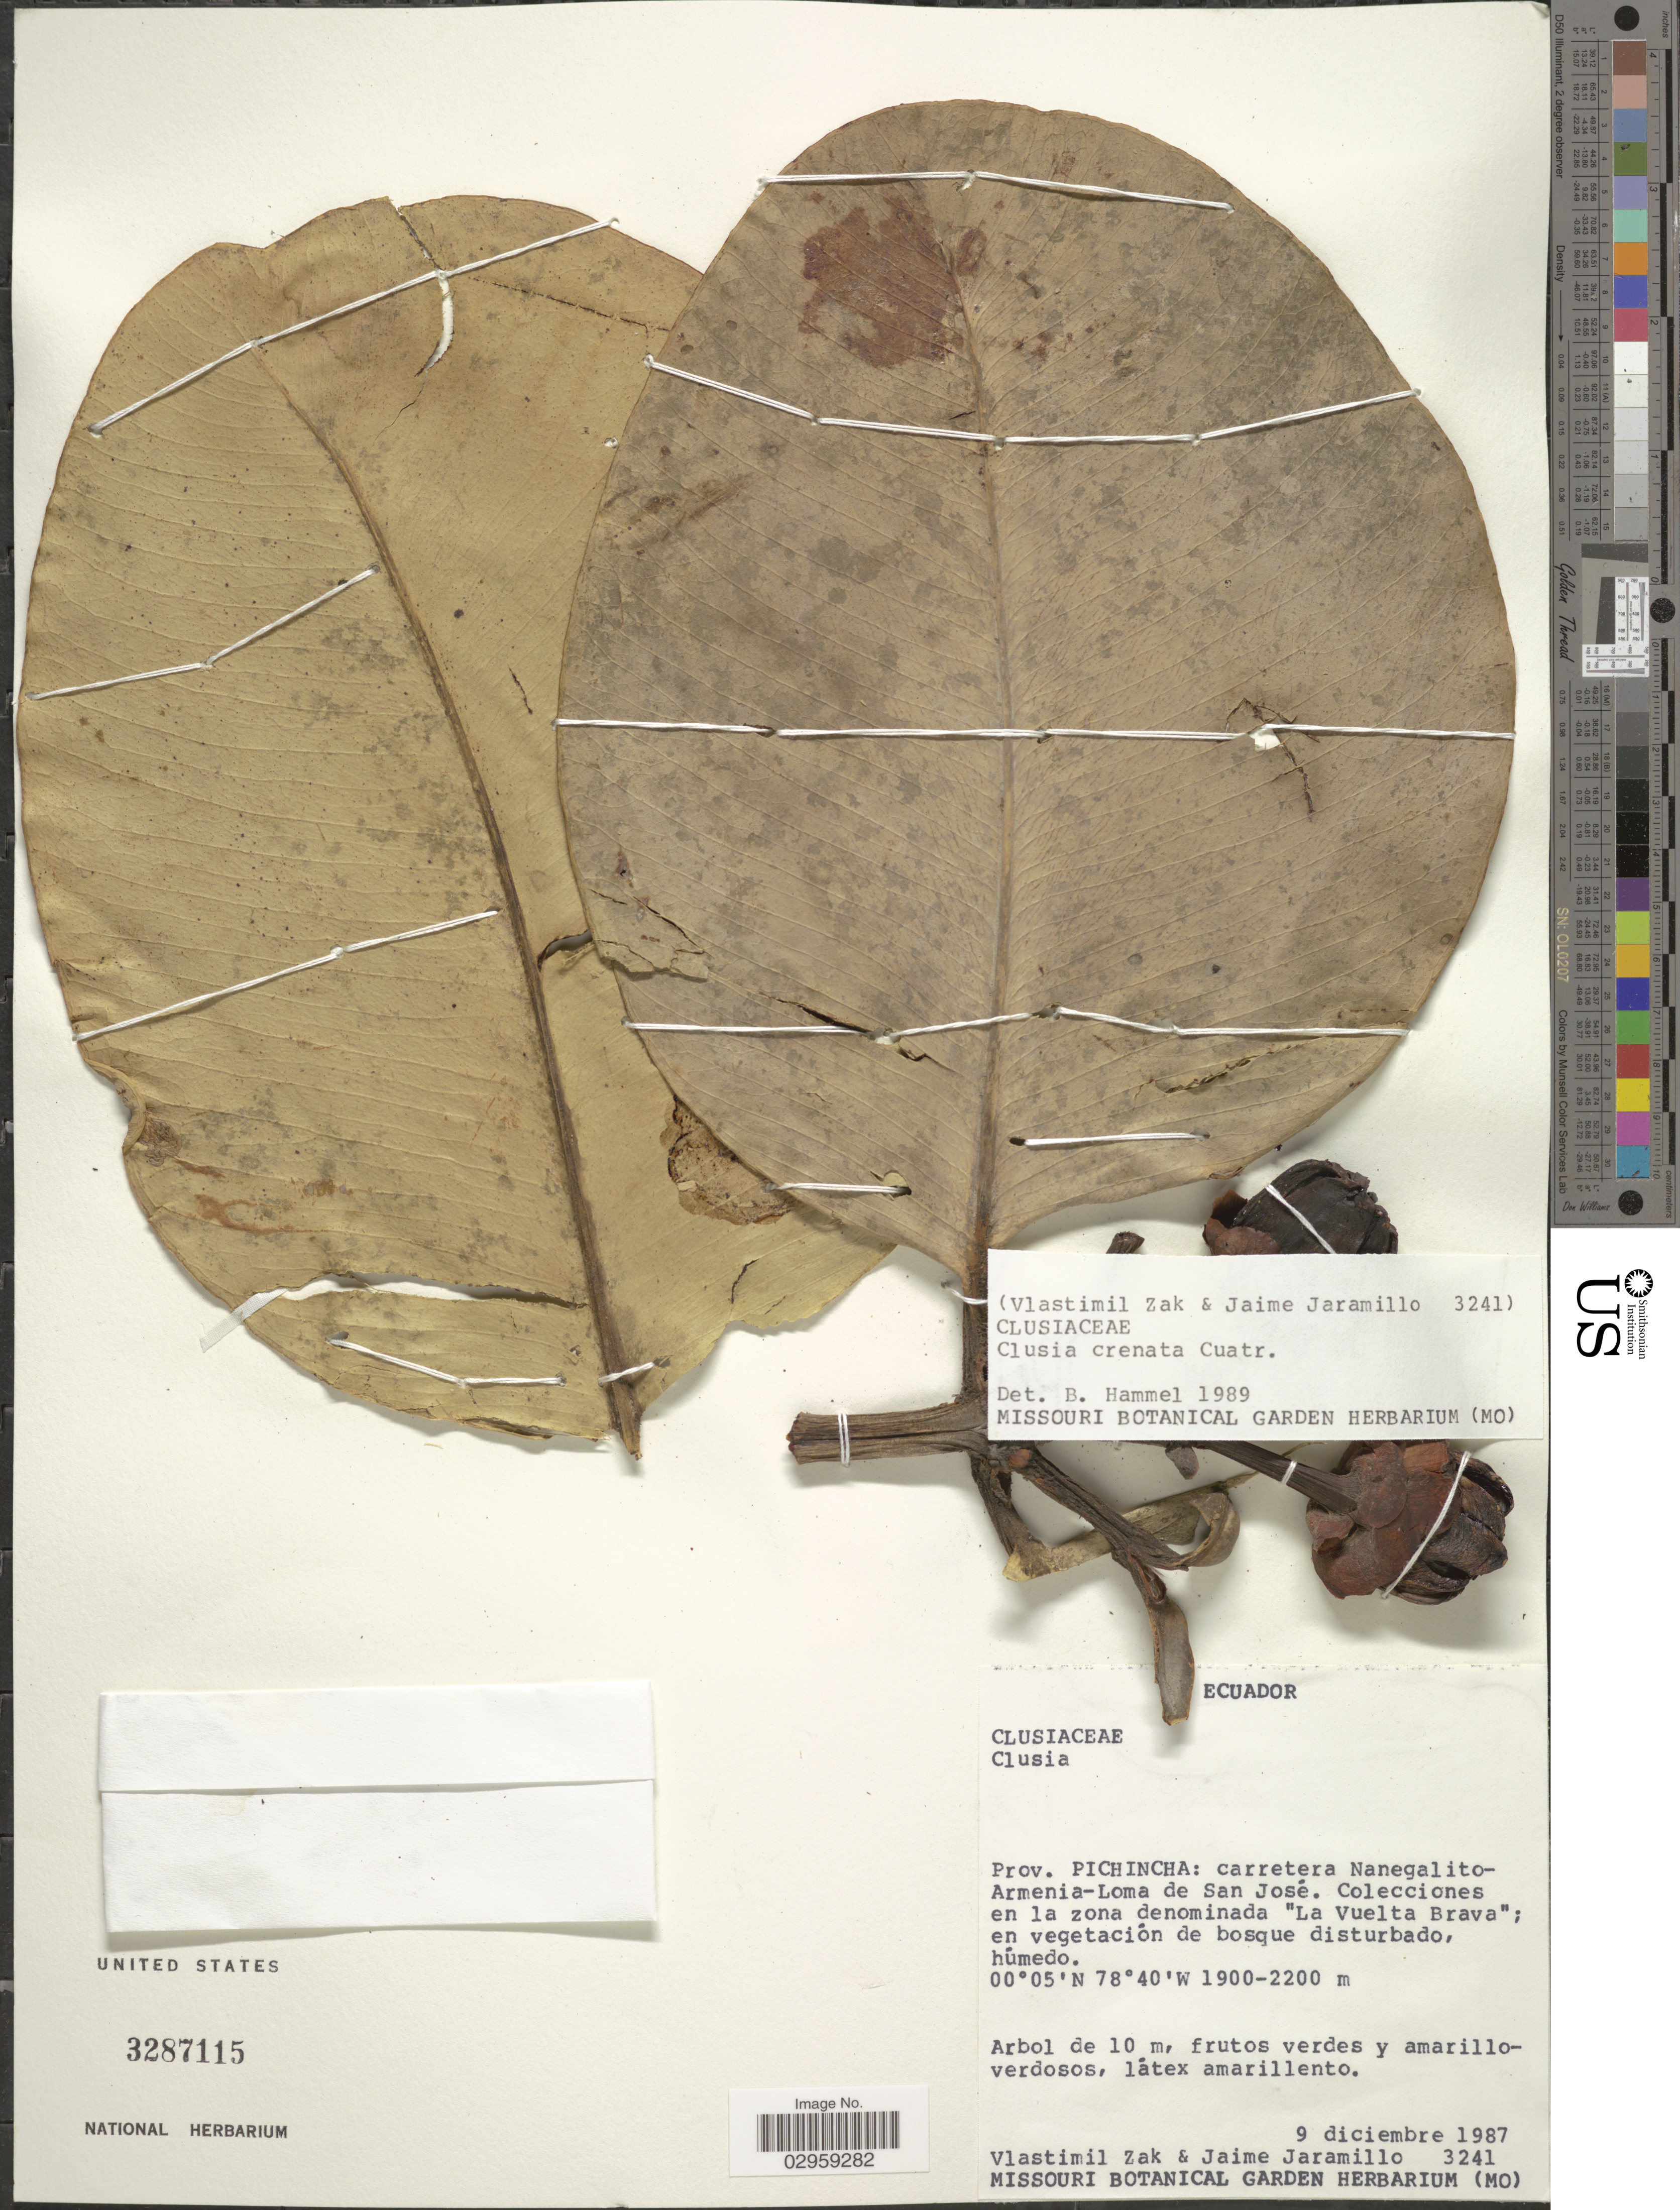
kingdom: Plantae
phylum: Tracheophyta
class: Magnoliopsida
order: Malpighiales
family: Clusiaceae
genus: Clusia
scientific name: Clusia crenata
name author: Cuatrec.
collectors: V. Zak & J. Jaramillo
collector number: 3241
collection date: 1987-12-09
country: Ecuador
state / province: Pichincha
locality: Carretera Nanegalito-Armenia-Loma de San José. Colecciones en la zona denominada 'La Vuelta Brava'; en vegetación de bosque disturbado, húmedo.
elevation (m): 1900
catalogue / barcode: US 3287115